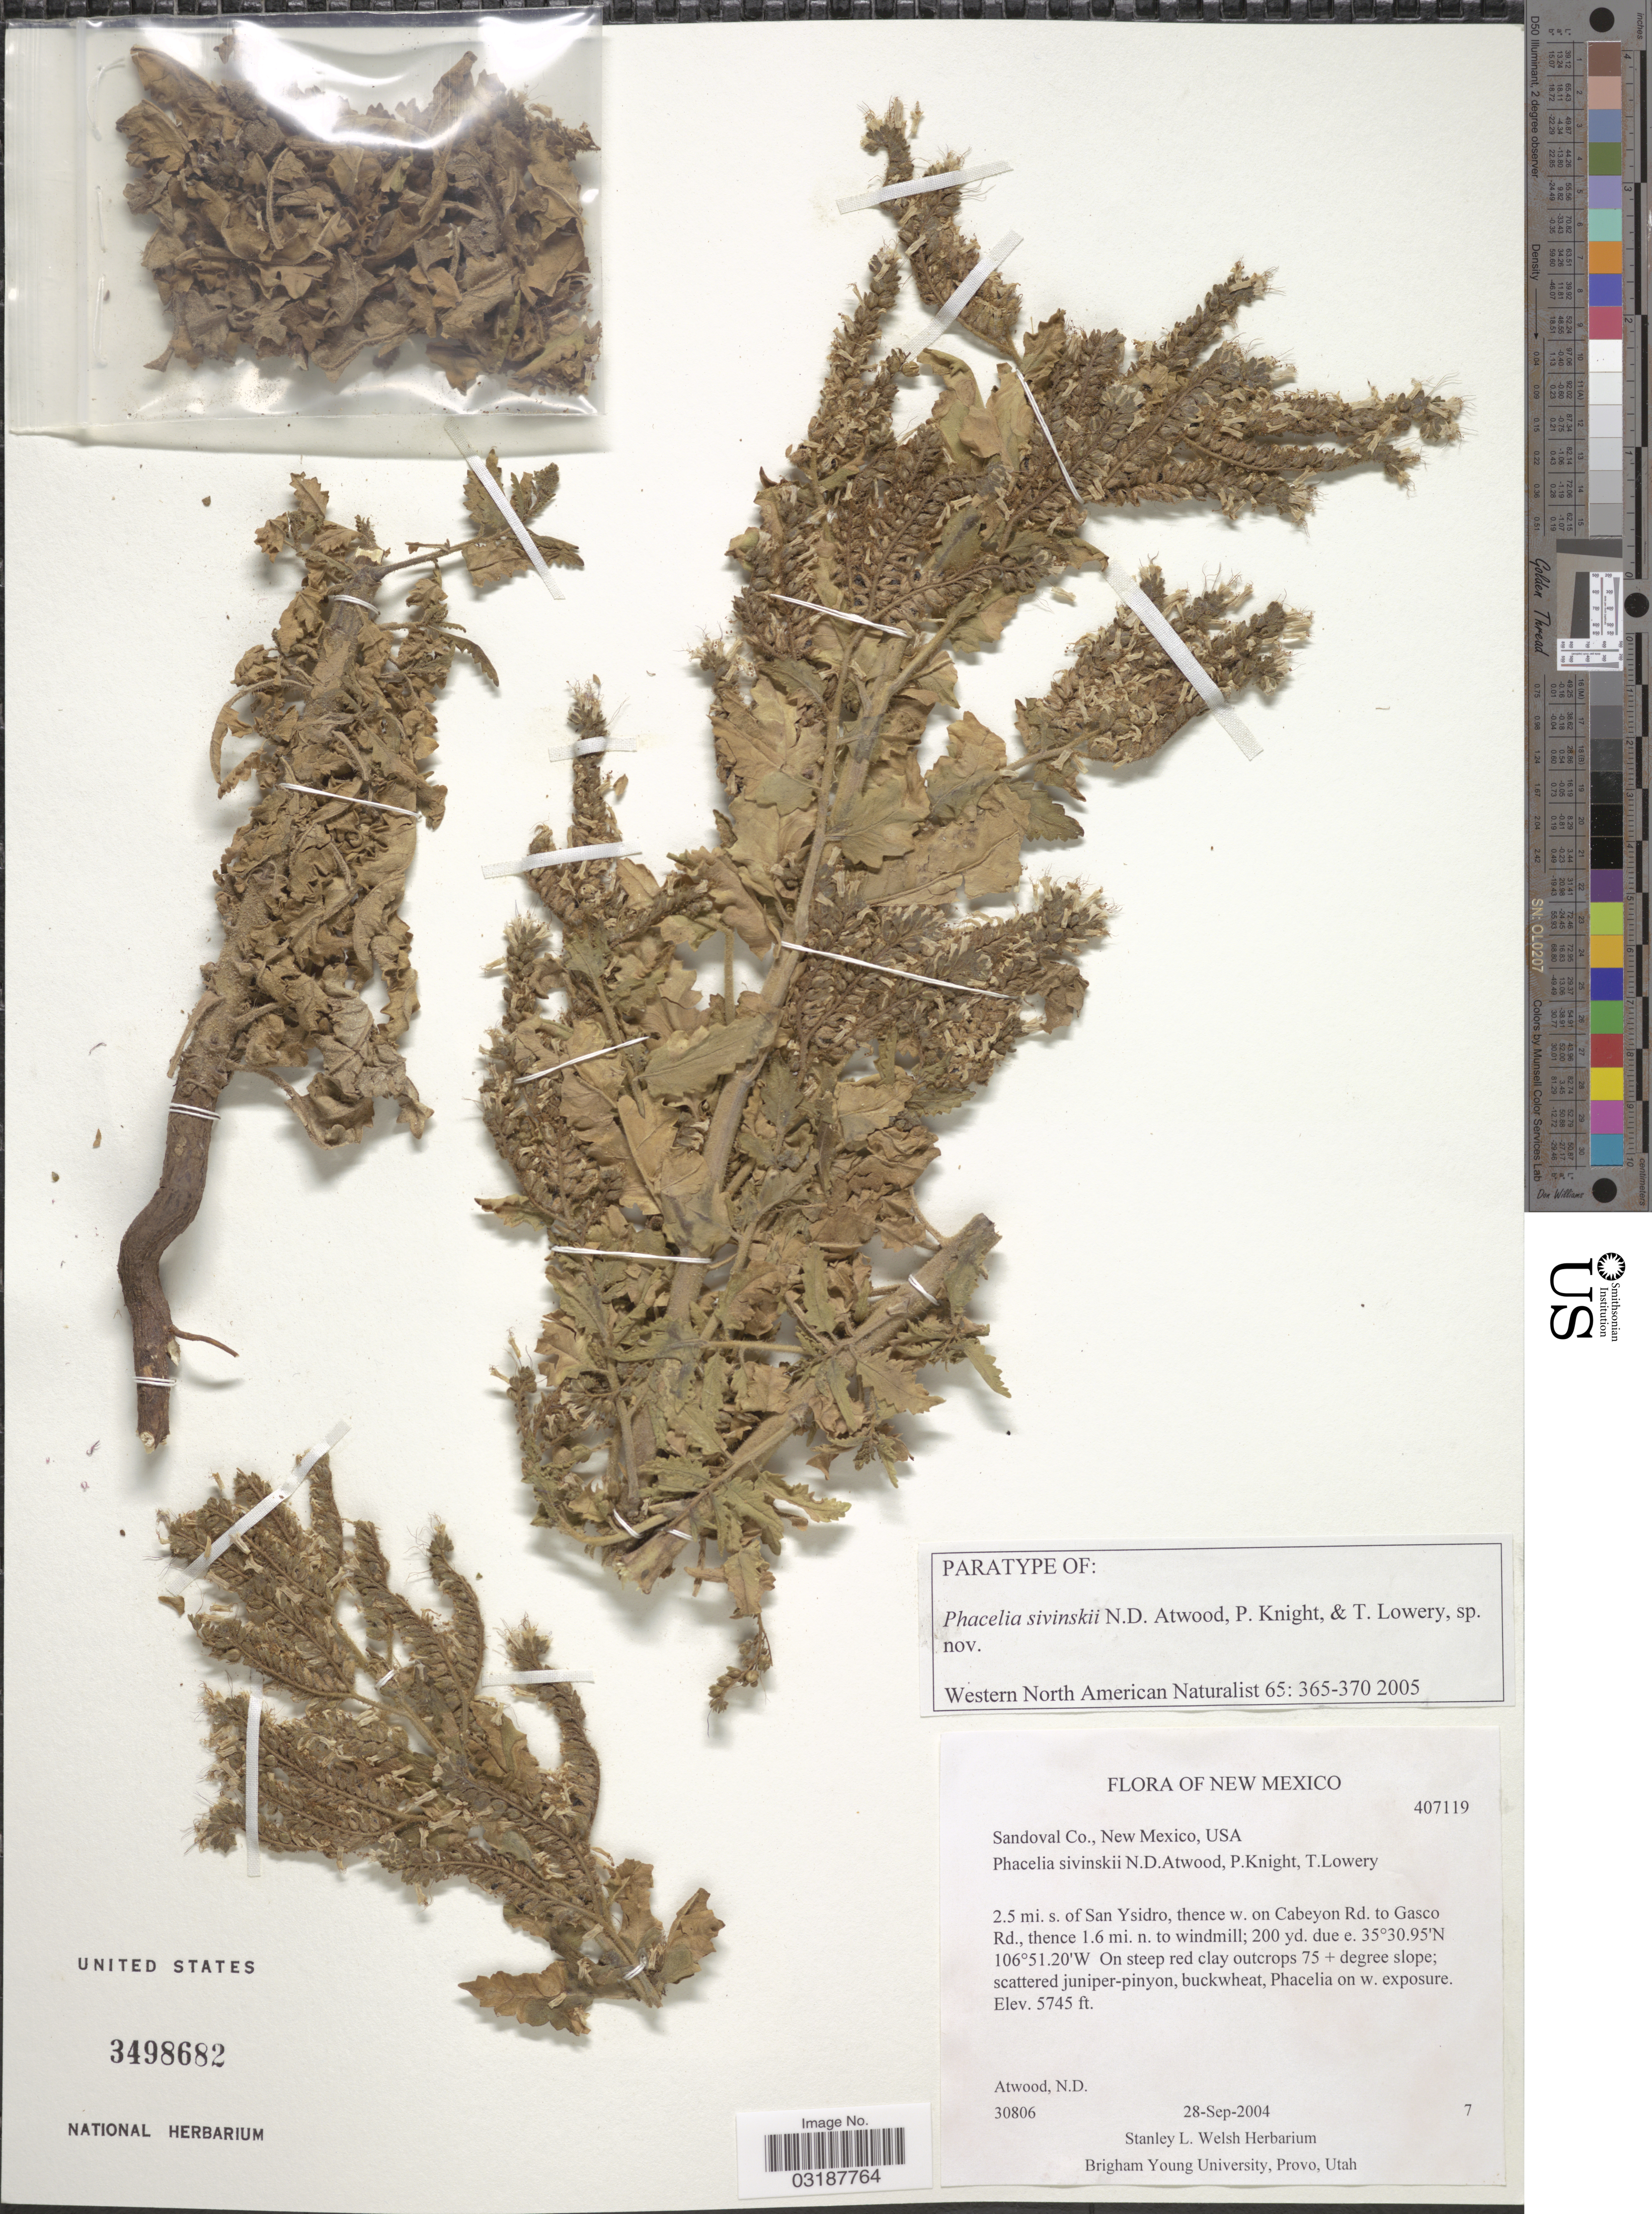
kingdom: Plantae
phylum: Tracheophyta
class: Magnoliopsida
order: Boraginales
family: Hydrophyllaceae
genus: Phacelia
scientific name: Phacelia sivinskii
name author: Atwood & et al.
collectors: N. Atwood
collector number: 407119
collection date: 2004-09-28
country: United States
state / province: New Mexico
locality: Sandoval Co., 2.5 mi. s. of San Ysidro, thence w. on Cabeyon Rd. to Gasco Rd., thence 1.6 mi. n. to windmill; 200 yd.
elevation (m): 1751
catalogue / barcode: US 3498682